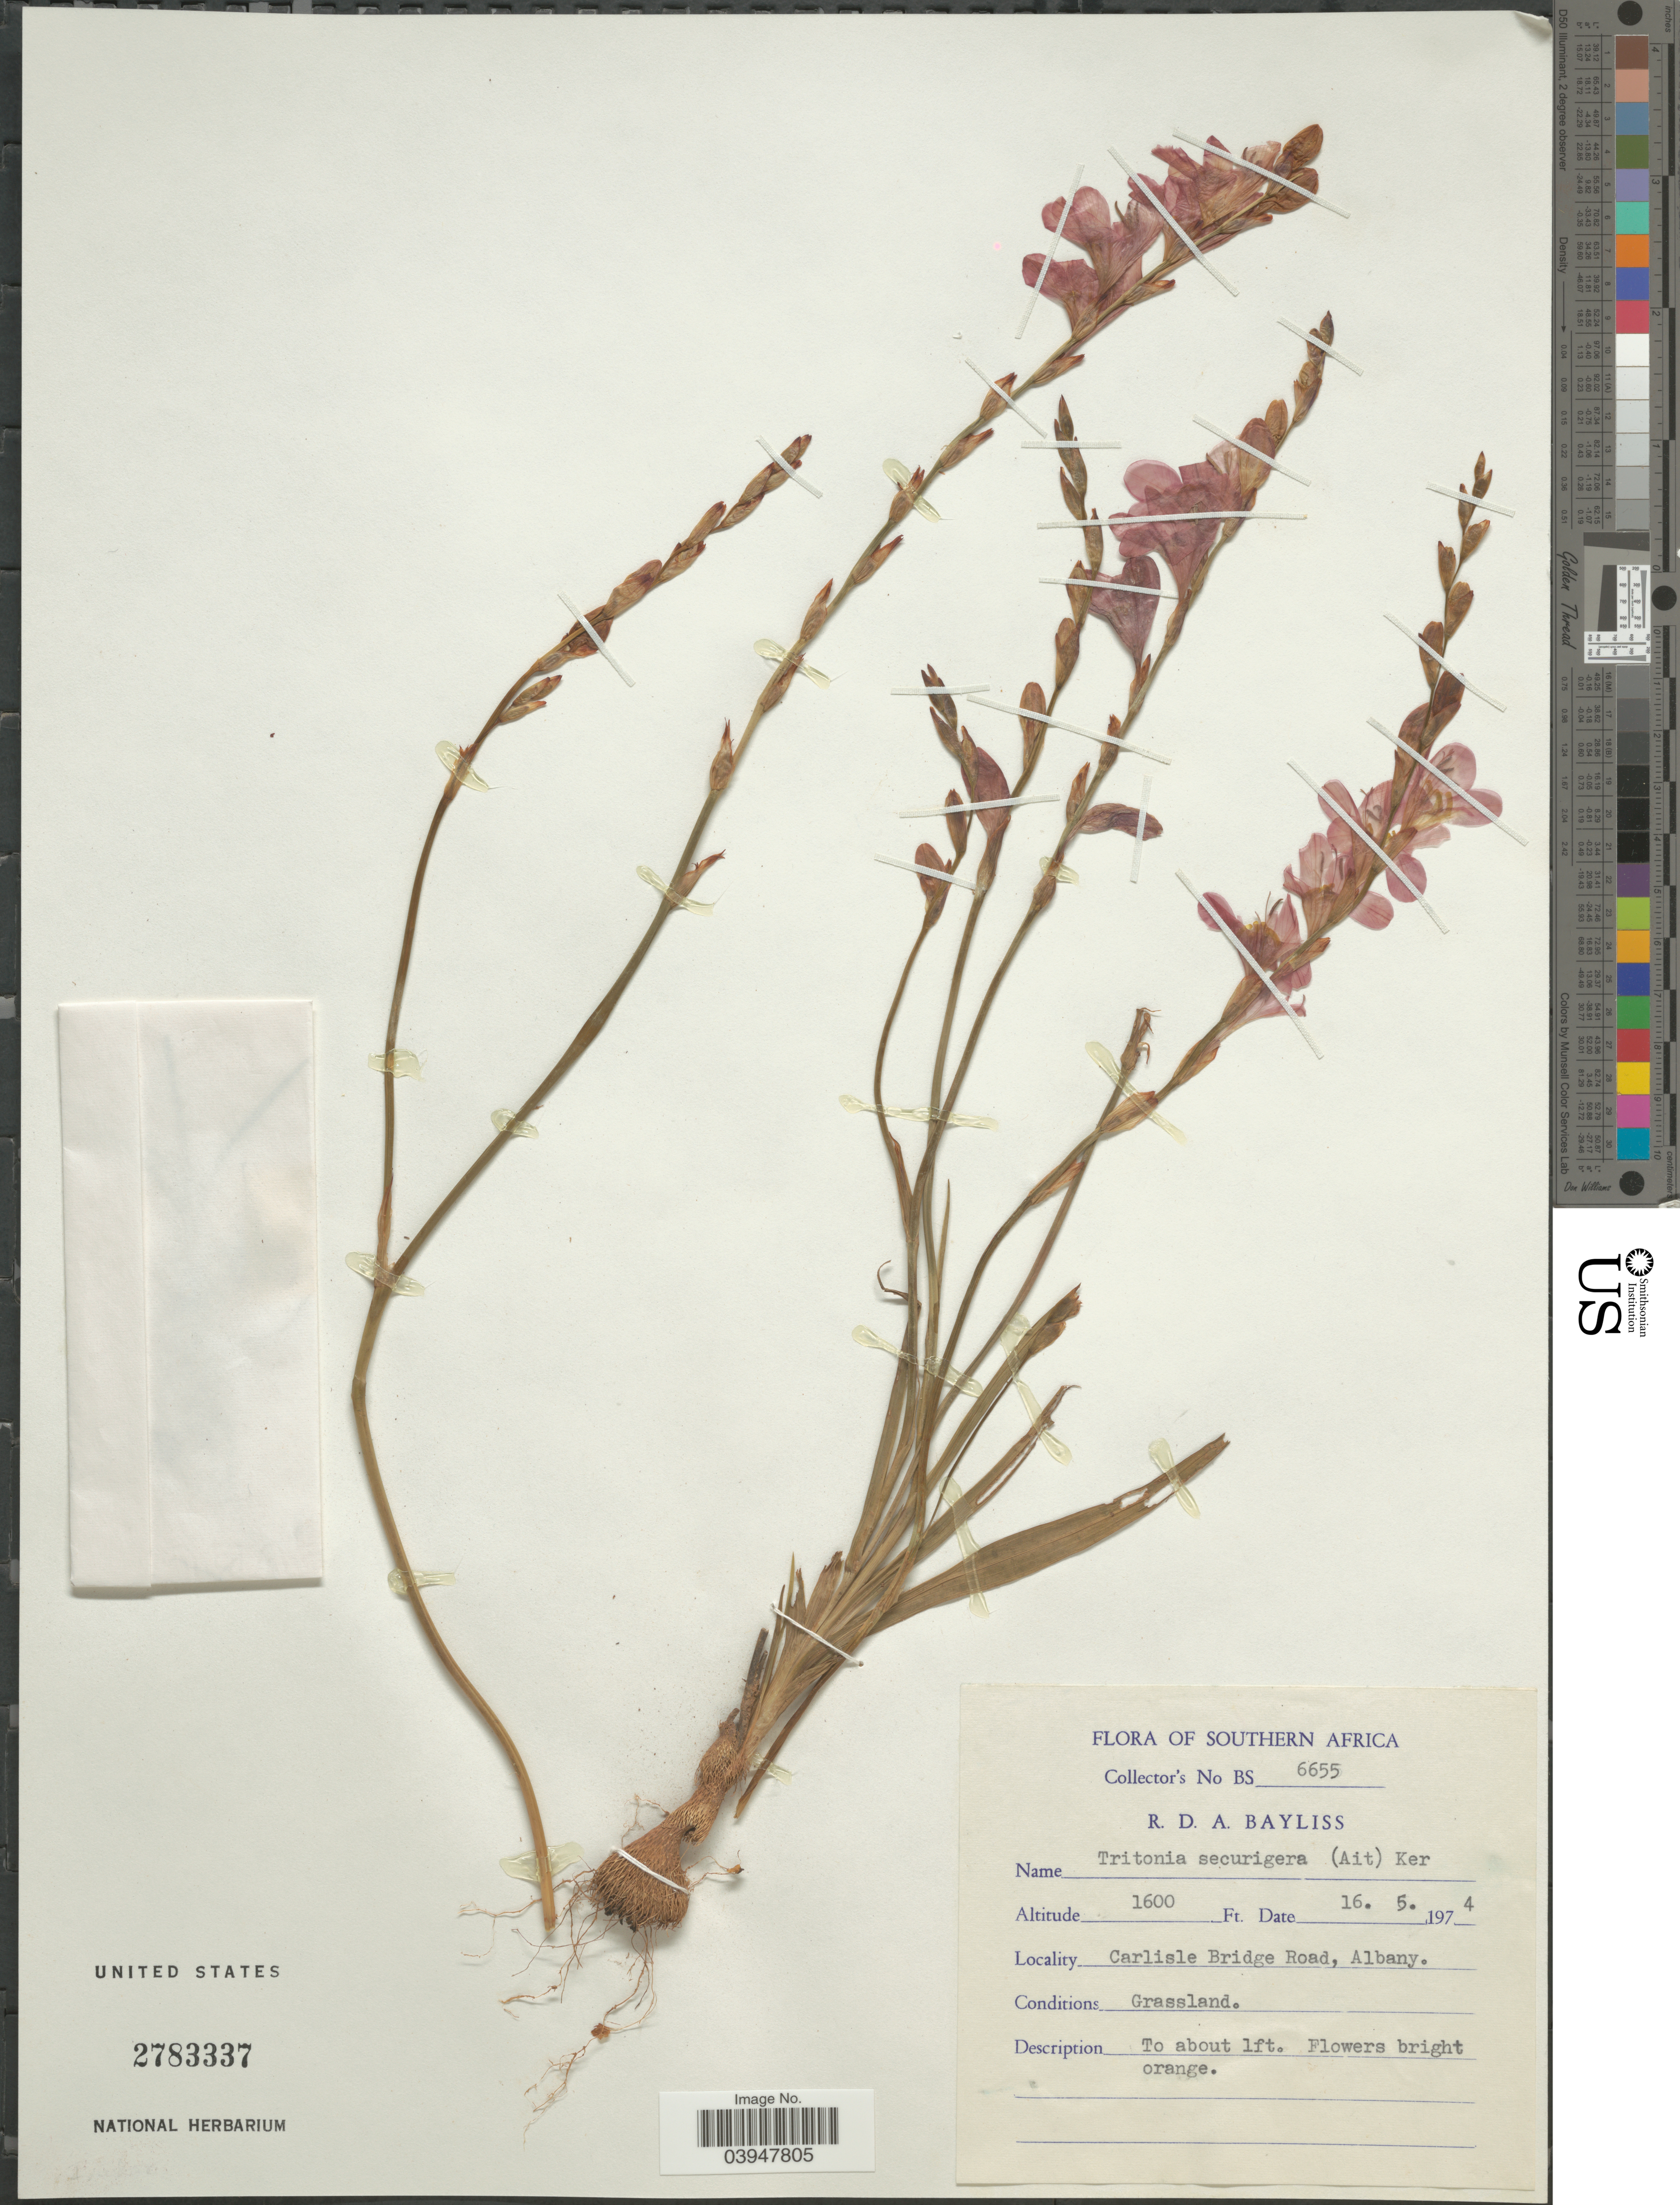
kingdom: Plantae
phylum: Tracheophyta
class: Liliopsida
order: Asparagales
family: Iridaceae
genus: Tritonia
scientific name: Tritonia securigera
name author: (Aiton) Ker Gawl.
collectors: R. Bayliss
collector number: BS 6655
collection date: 1974-05-16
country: South Africa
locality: Southern Africa. Carlisle Bridge Road, Albany.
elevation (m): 488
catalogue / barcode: US 2783337